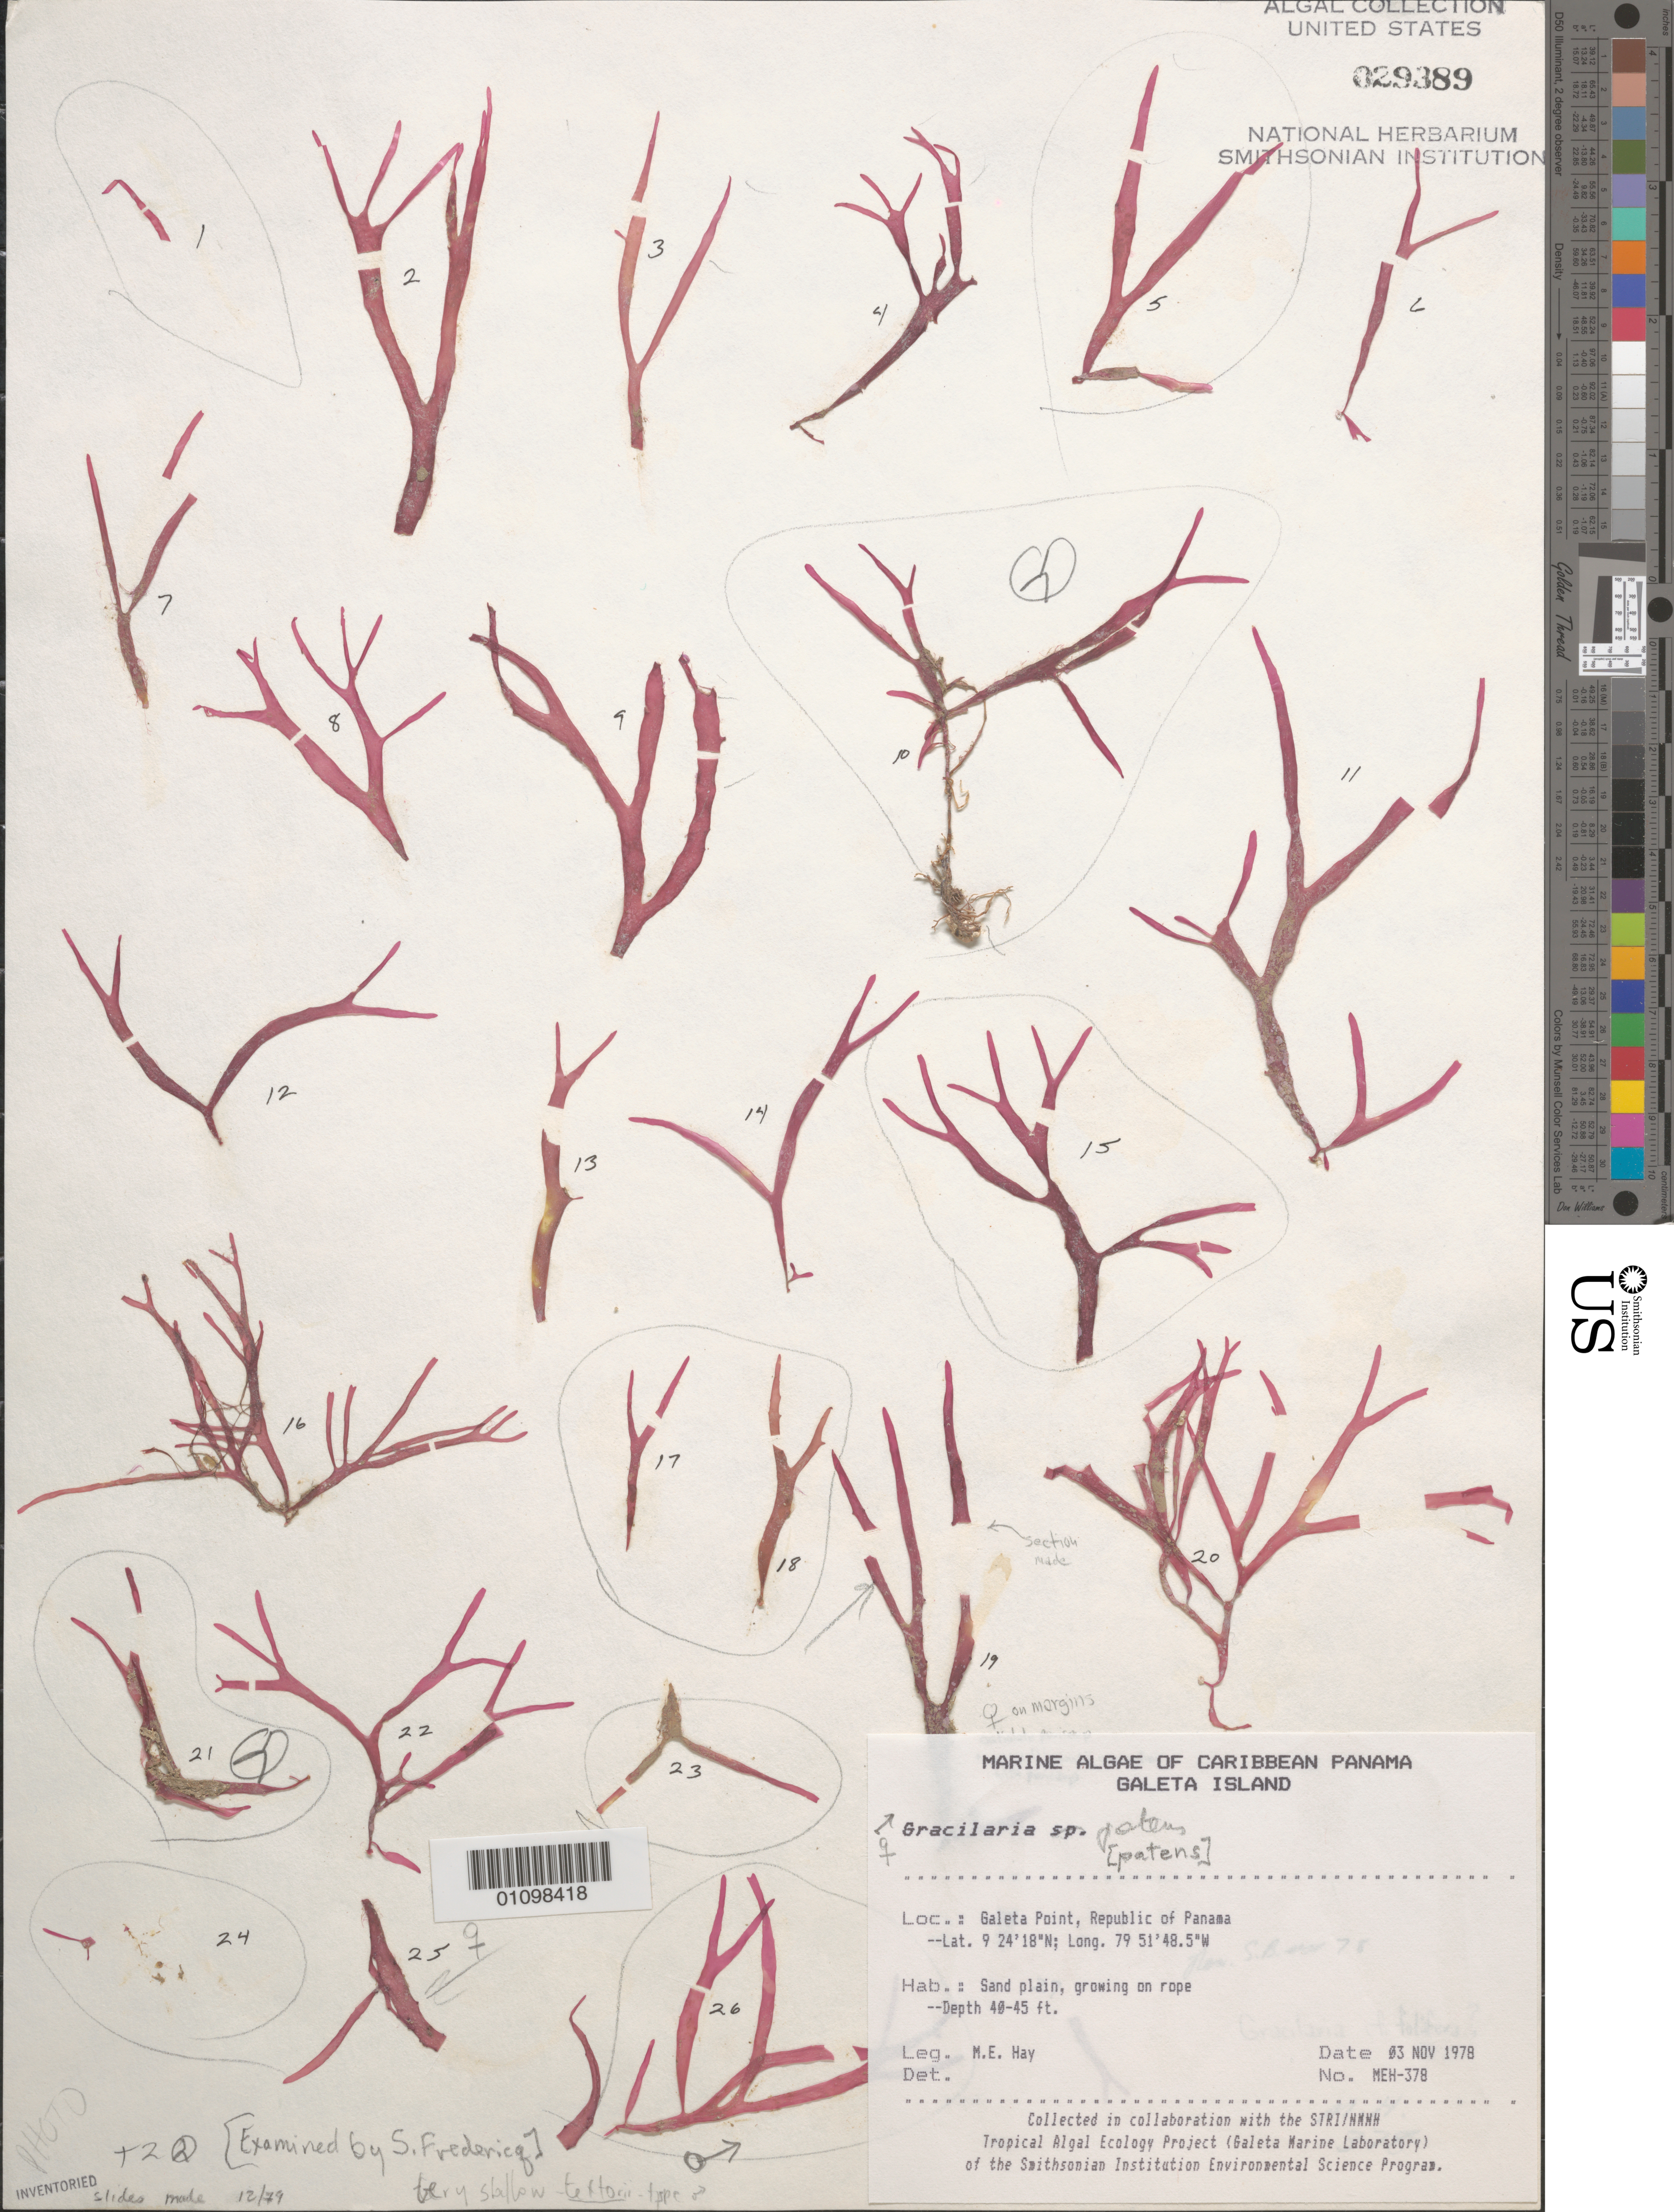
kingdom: Plantae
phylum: Rhodophyta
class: Florideophyceae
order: Gracilariales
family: Gracilariaceae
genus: Gracilaria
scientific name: Gracilaria patens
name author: P. Crouan & H. Crouan in Schramm & Maze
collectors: M. E. Hay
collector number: MEH-378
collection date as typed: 03 Nov 1978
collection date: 1978-11-03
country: Panama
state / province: Colón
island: Galeta Island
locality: Galeta Point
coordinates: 9 24'18"N, 79 51'48.5"W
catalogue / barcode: US 29389